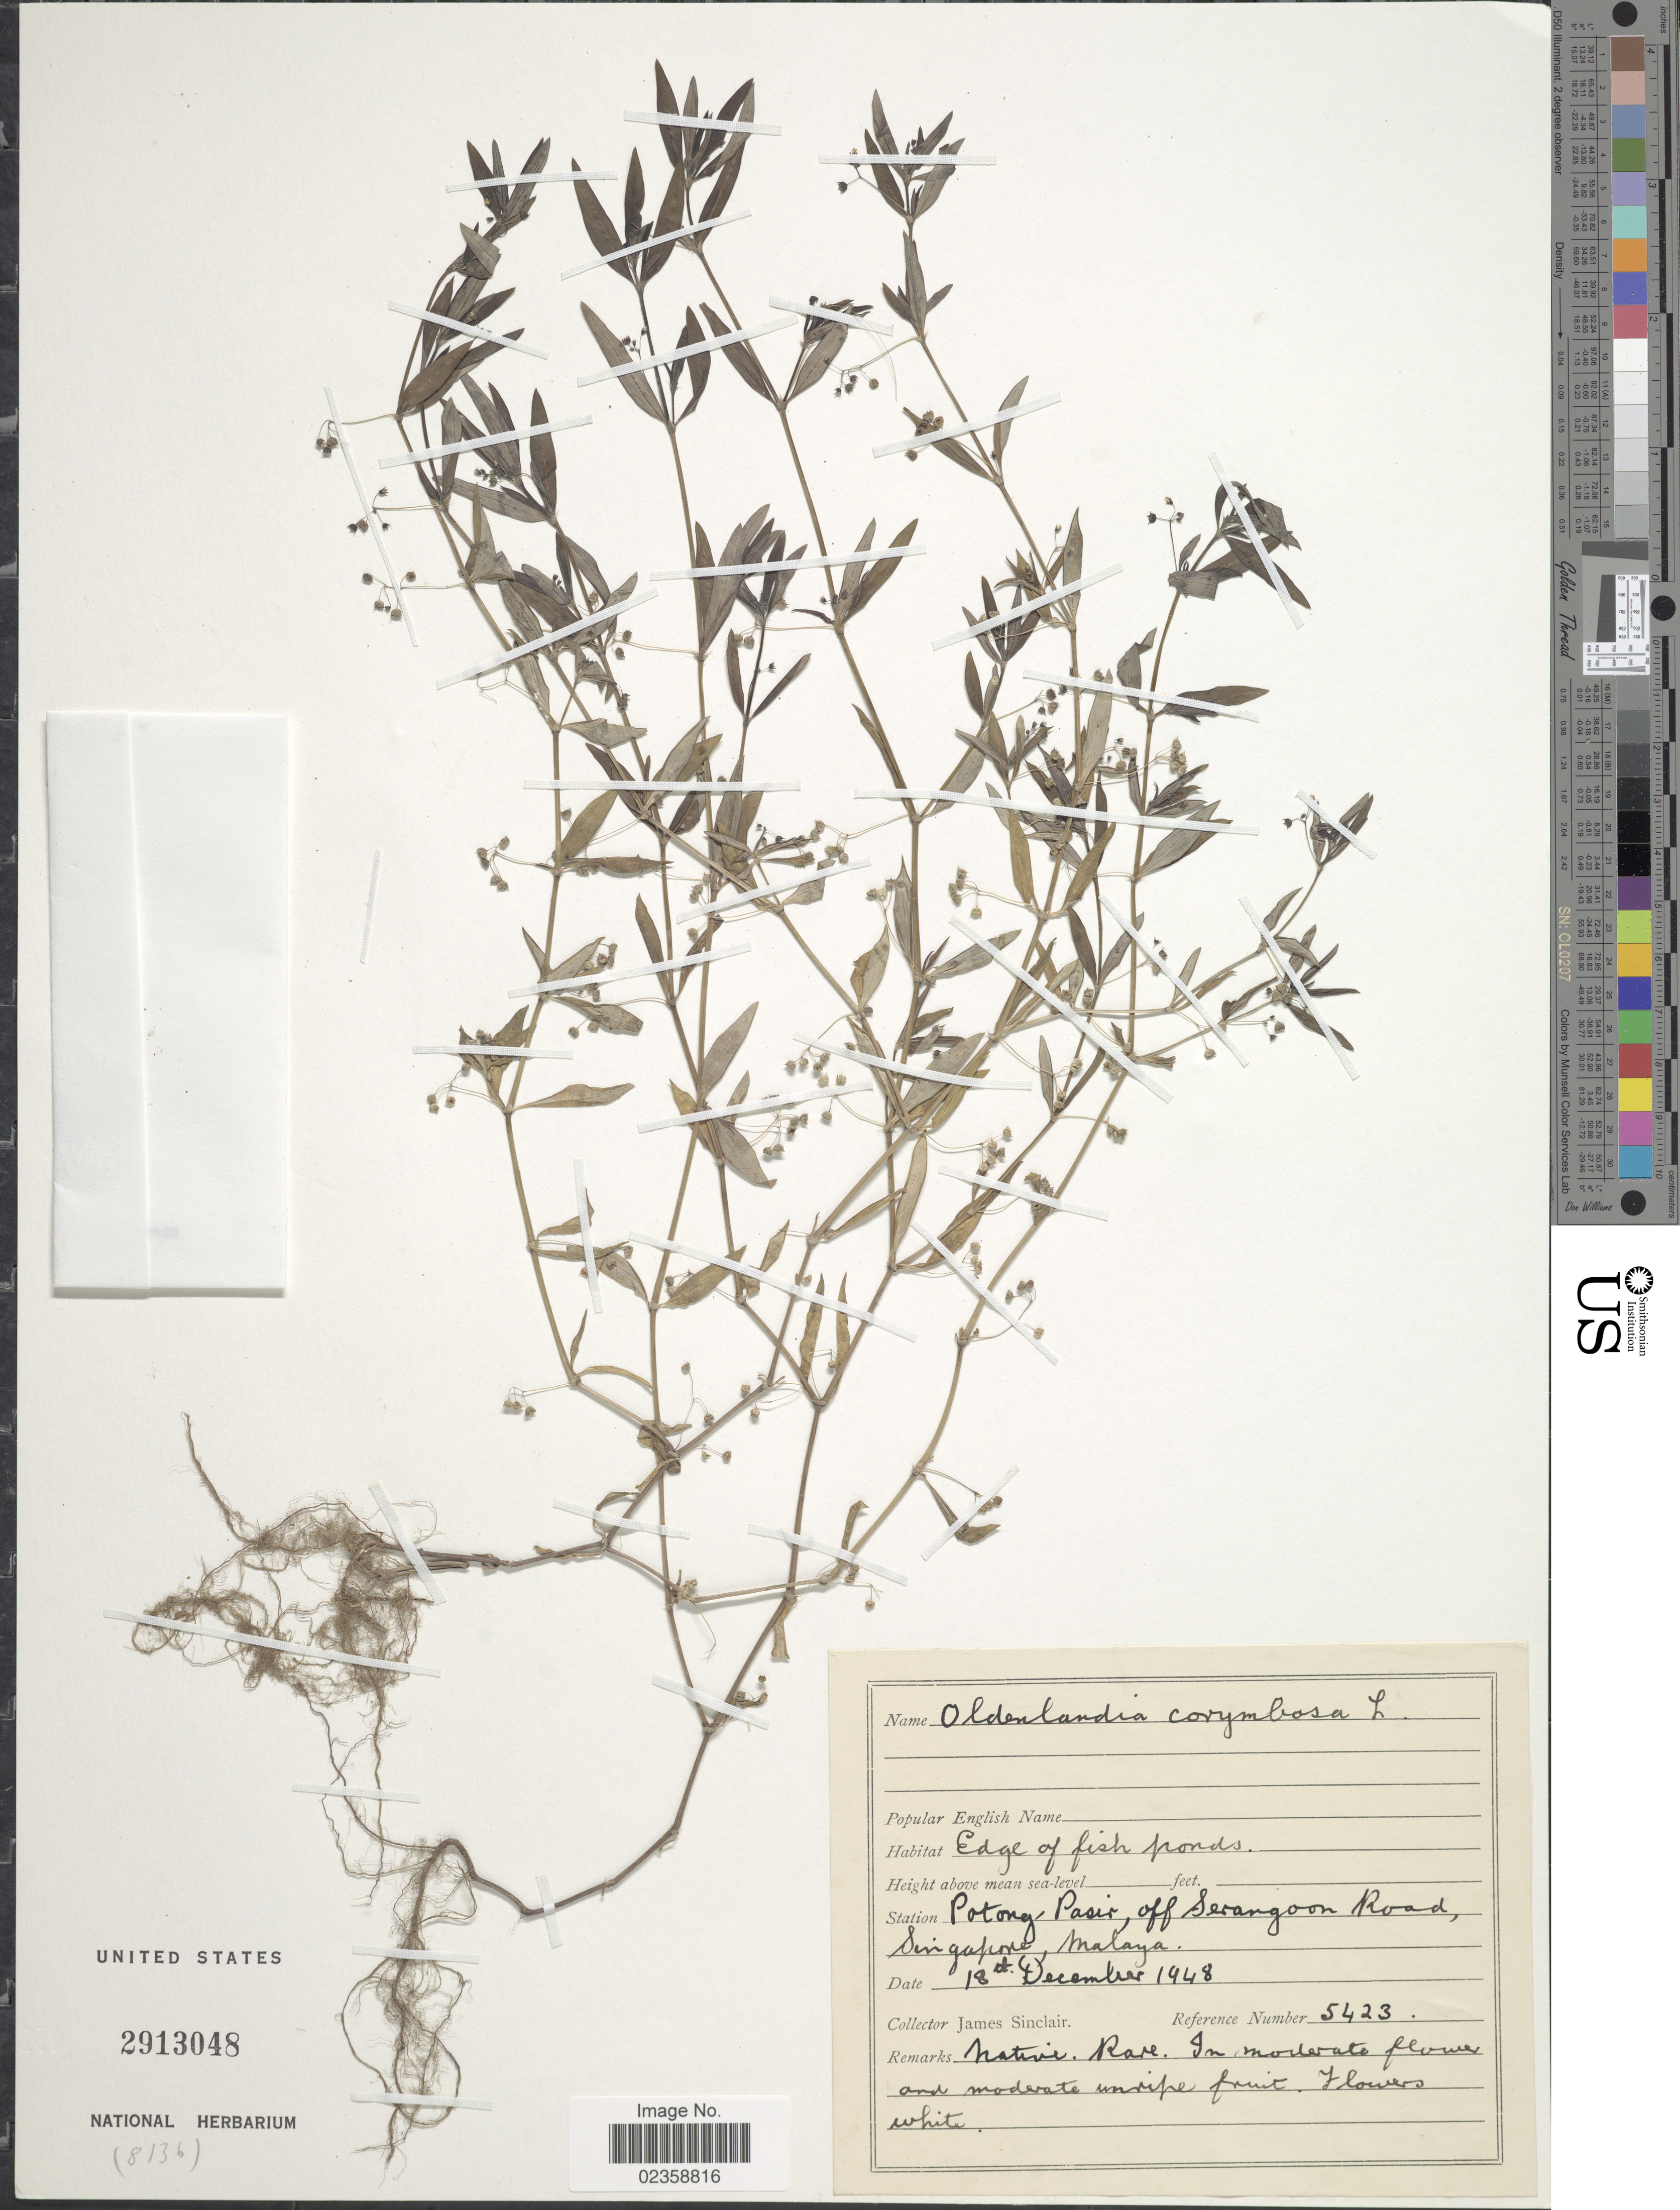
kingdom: Plantae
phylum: Tracheophyta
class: Magnoliopsida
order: Gentianales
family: Rubiaceae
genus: Oldenlandia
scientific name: Oldenlandia corymbosa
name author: L.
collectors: J. Sinclair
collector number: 5423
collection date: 1948-12-18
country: Singapore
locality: Potong Pasir, off Serangoon Road, Malaya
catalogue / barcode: US 2913048